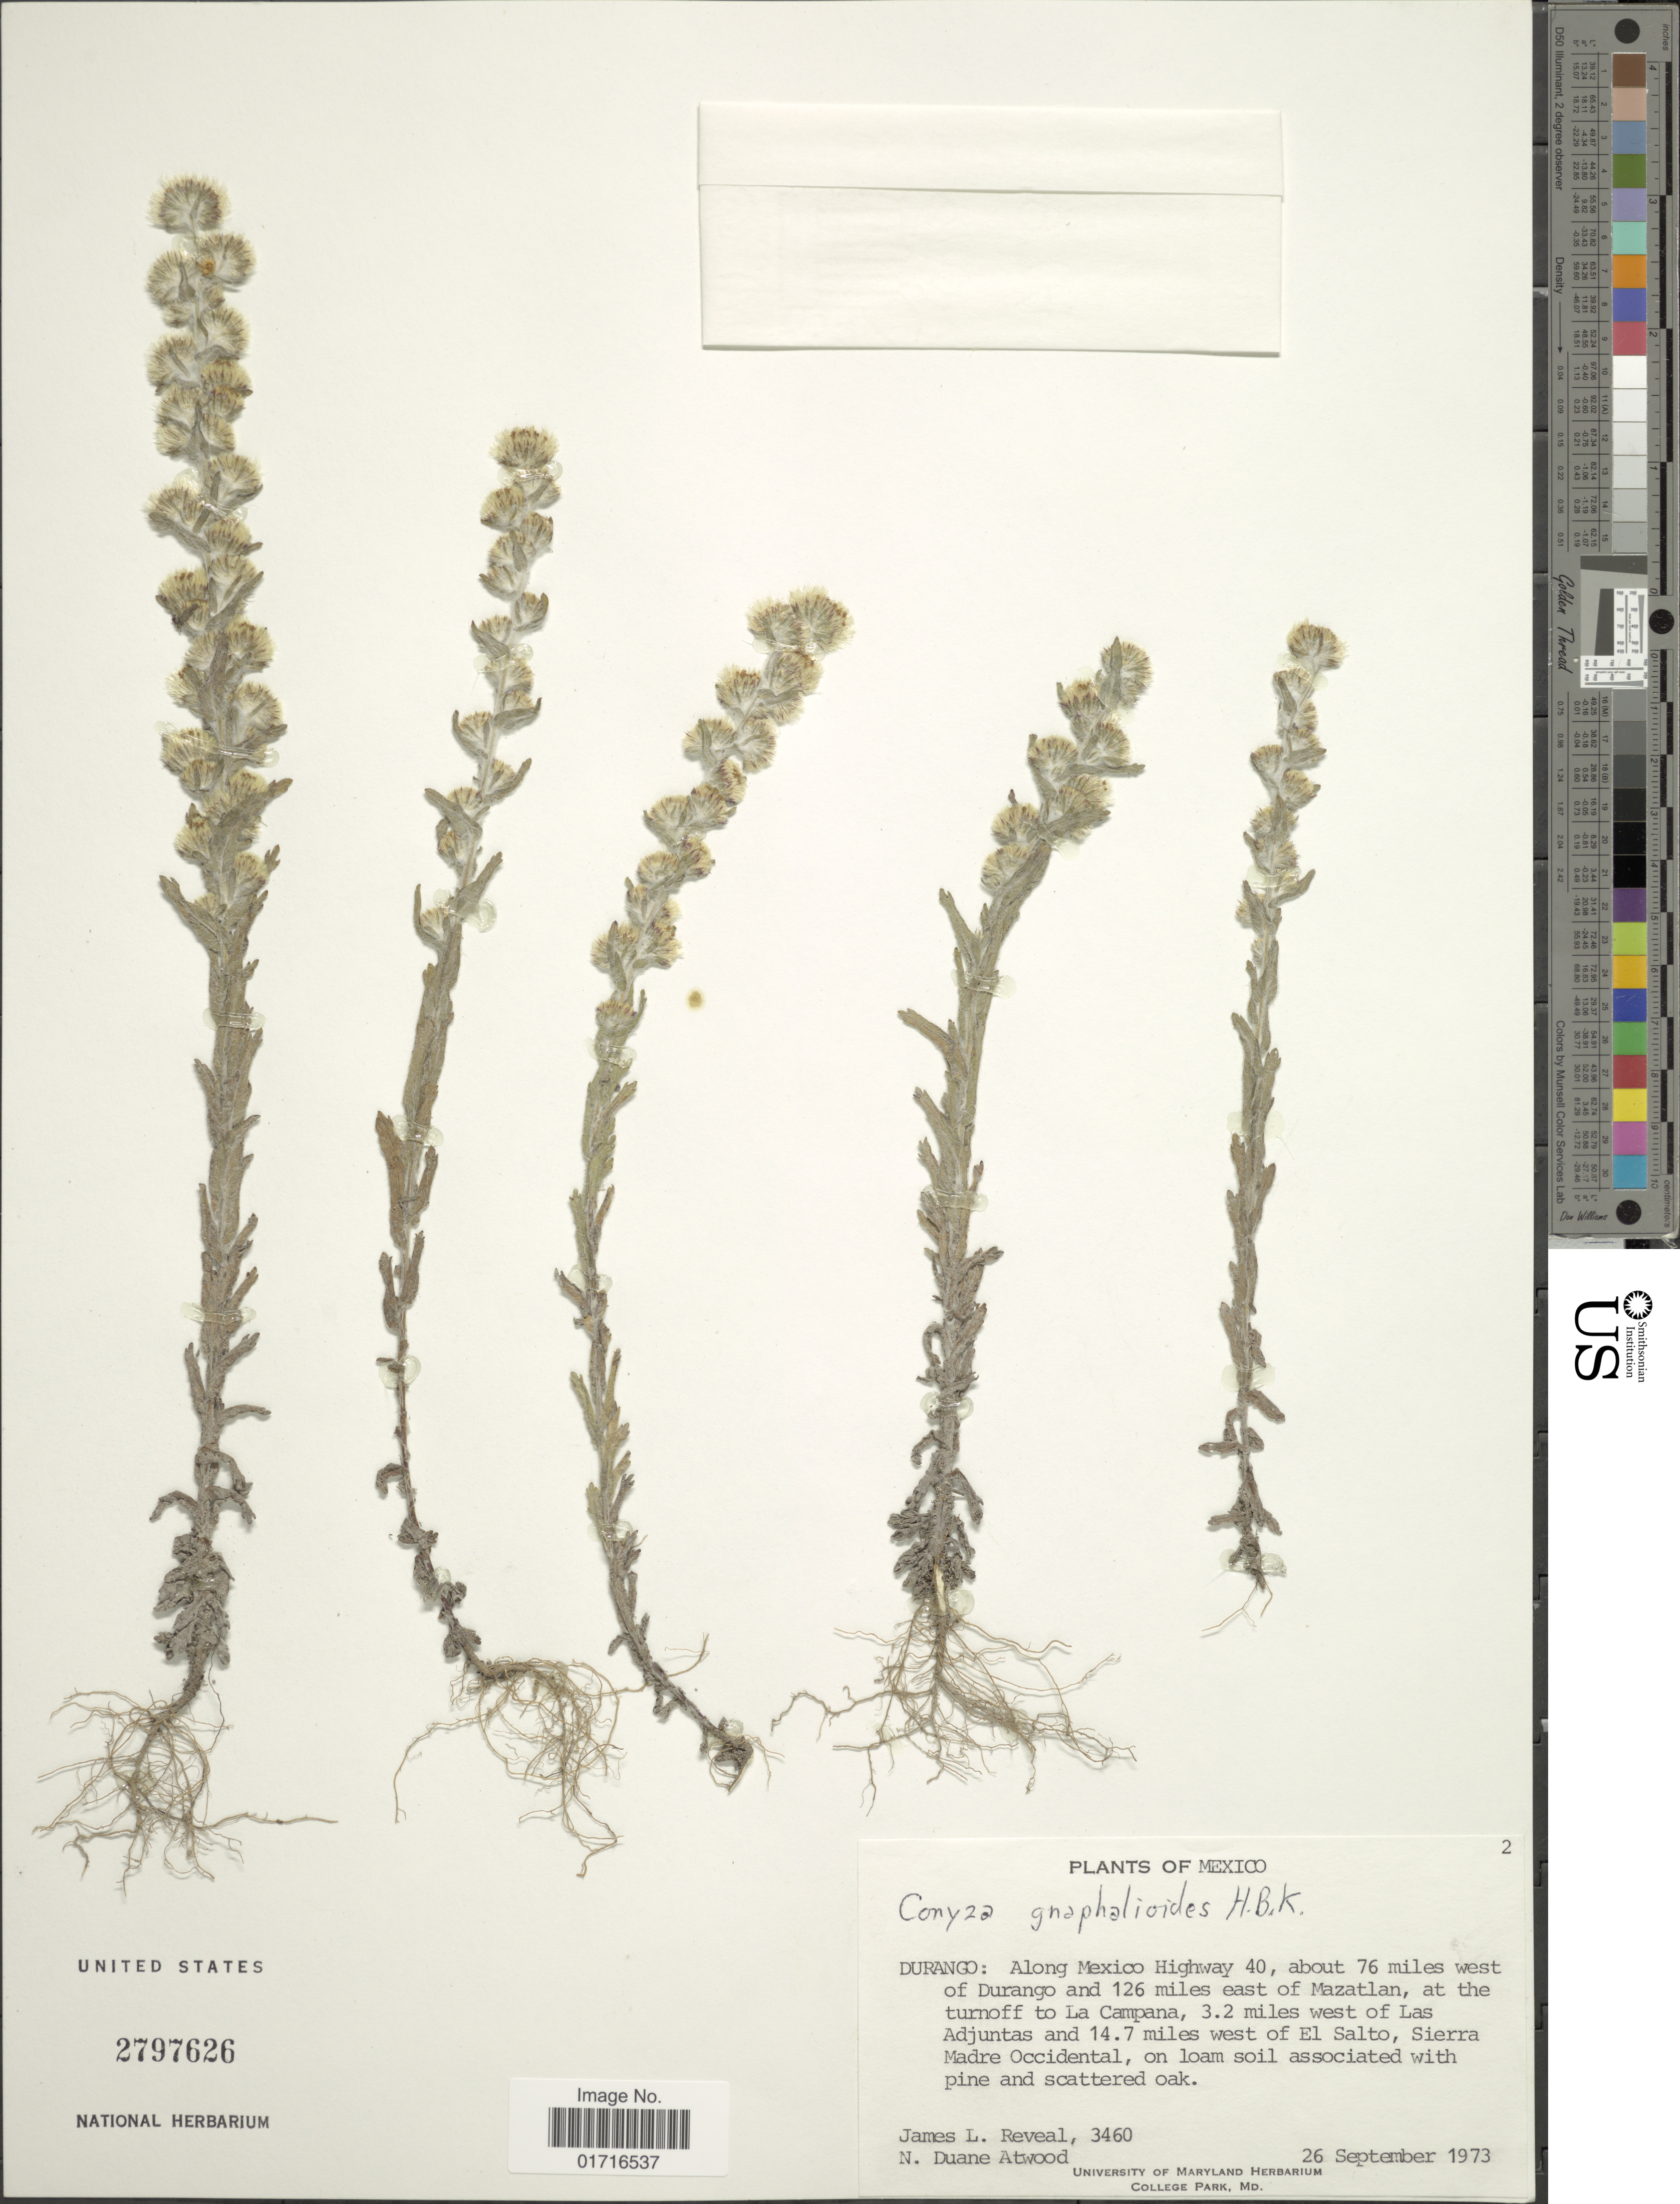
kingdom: Plantae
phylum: Tracheophyta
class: Magnoliopsida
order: Asterales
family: Asteraceae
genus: Conyza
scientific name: Conyza gnaphalioides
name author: Kunth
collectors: J. L. Reveal & N. Atwood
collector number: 3460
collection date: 1973-09-26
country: Mexico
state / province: Durango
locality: Along Mexico Highway 40, about 76 miles west of Durango and 126 miles east of Mazatlan, at the turnoff to La Campana, 3.2 miles west of Las Adjuntas and 14.7 miles west of El Salto, Sierra Madre Occidental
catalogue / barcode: US 2797626